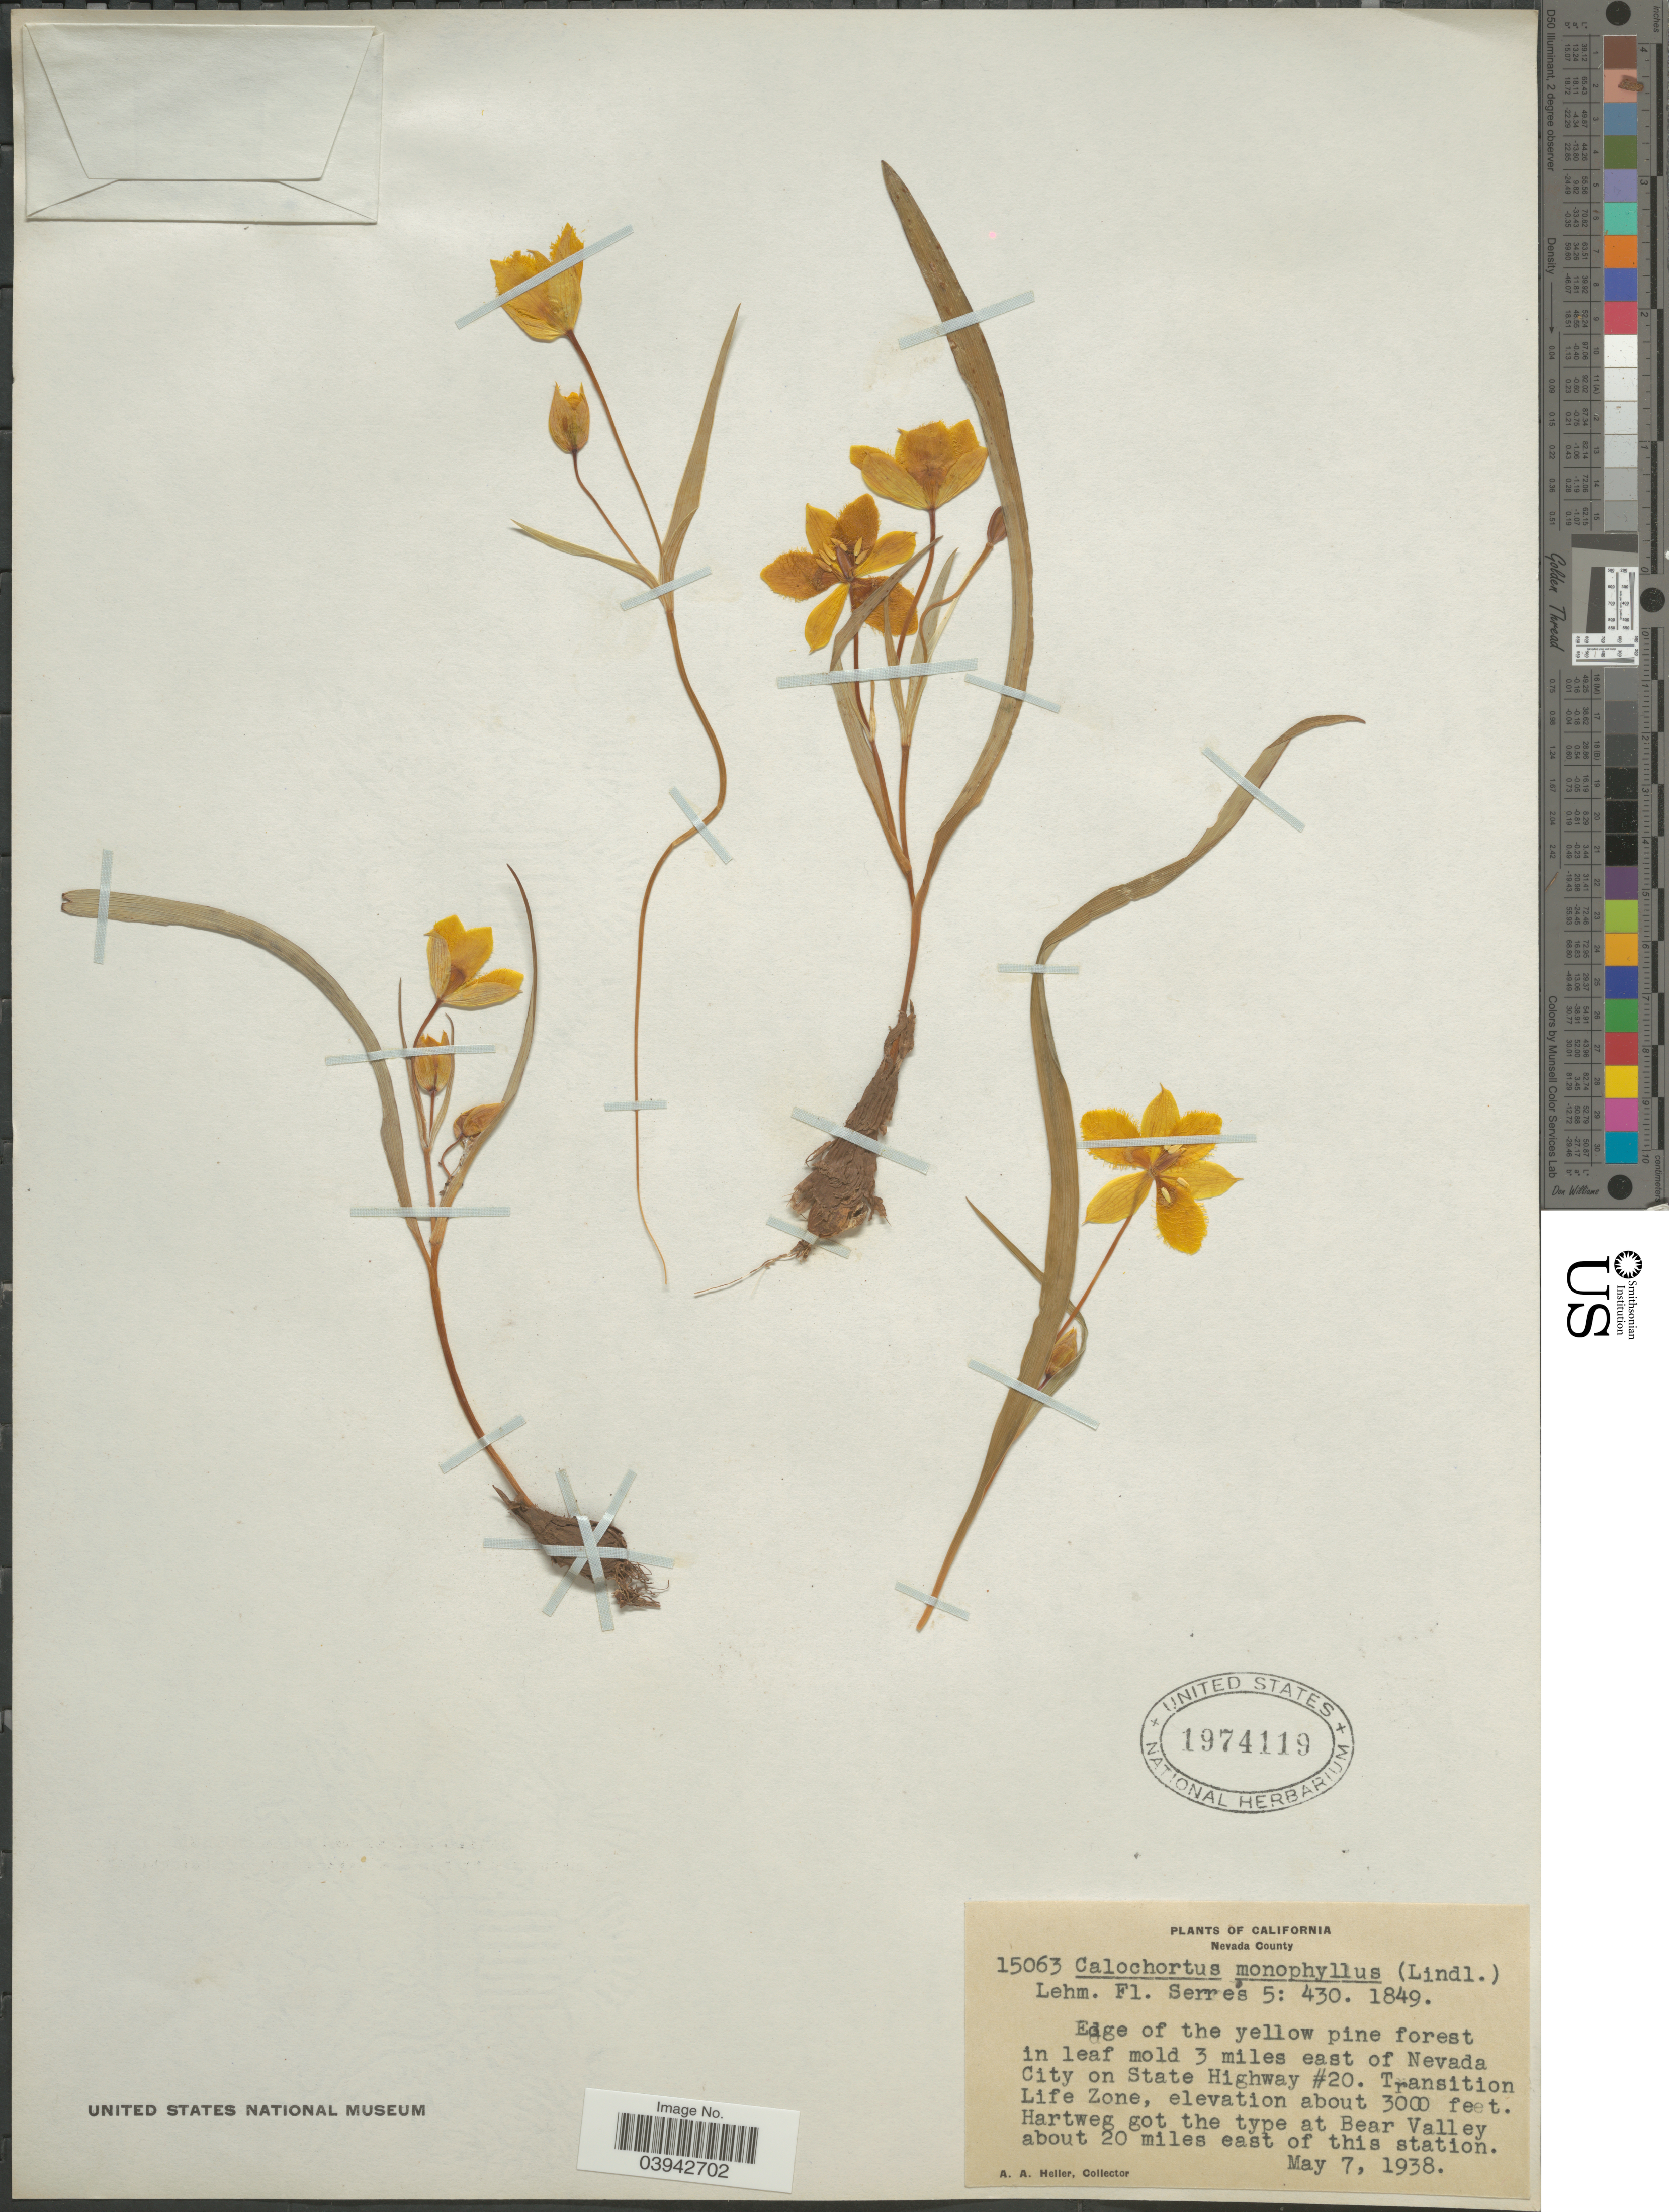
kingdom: Plantae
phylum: Tracheophyta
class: Liliopsida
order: Liliales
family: Liliaceae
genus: Calochortus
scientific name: Calochortus monophyllus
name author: (Lindl.) Lem.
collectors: A. A. Heller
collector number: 15063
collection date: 1938-05-07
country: United States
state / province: California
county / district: Nevada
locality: Nevada County. Edge of the yellow pine forest in leaf mold 3 miles east of Nevada City on State Highway #20. Transition Life Zone. Hartweg got the type at Bear Valley about 20 miles east of this station.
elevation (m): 914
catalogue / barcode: US 1974119